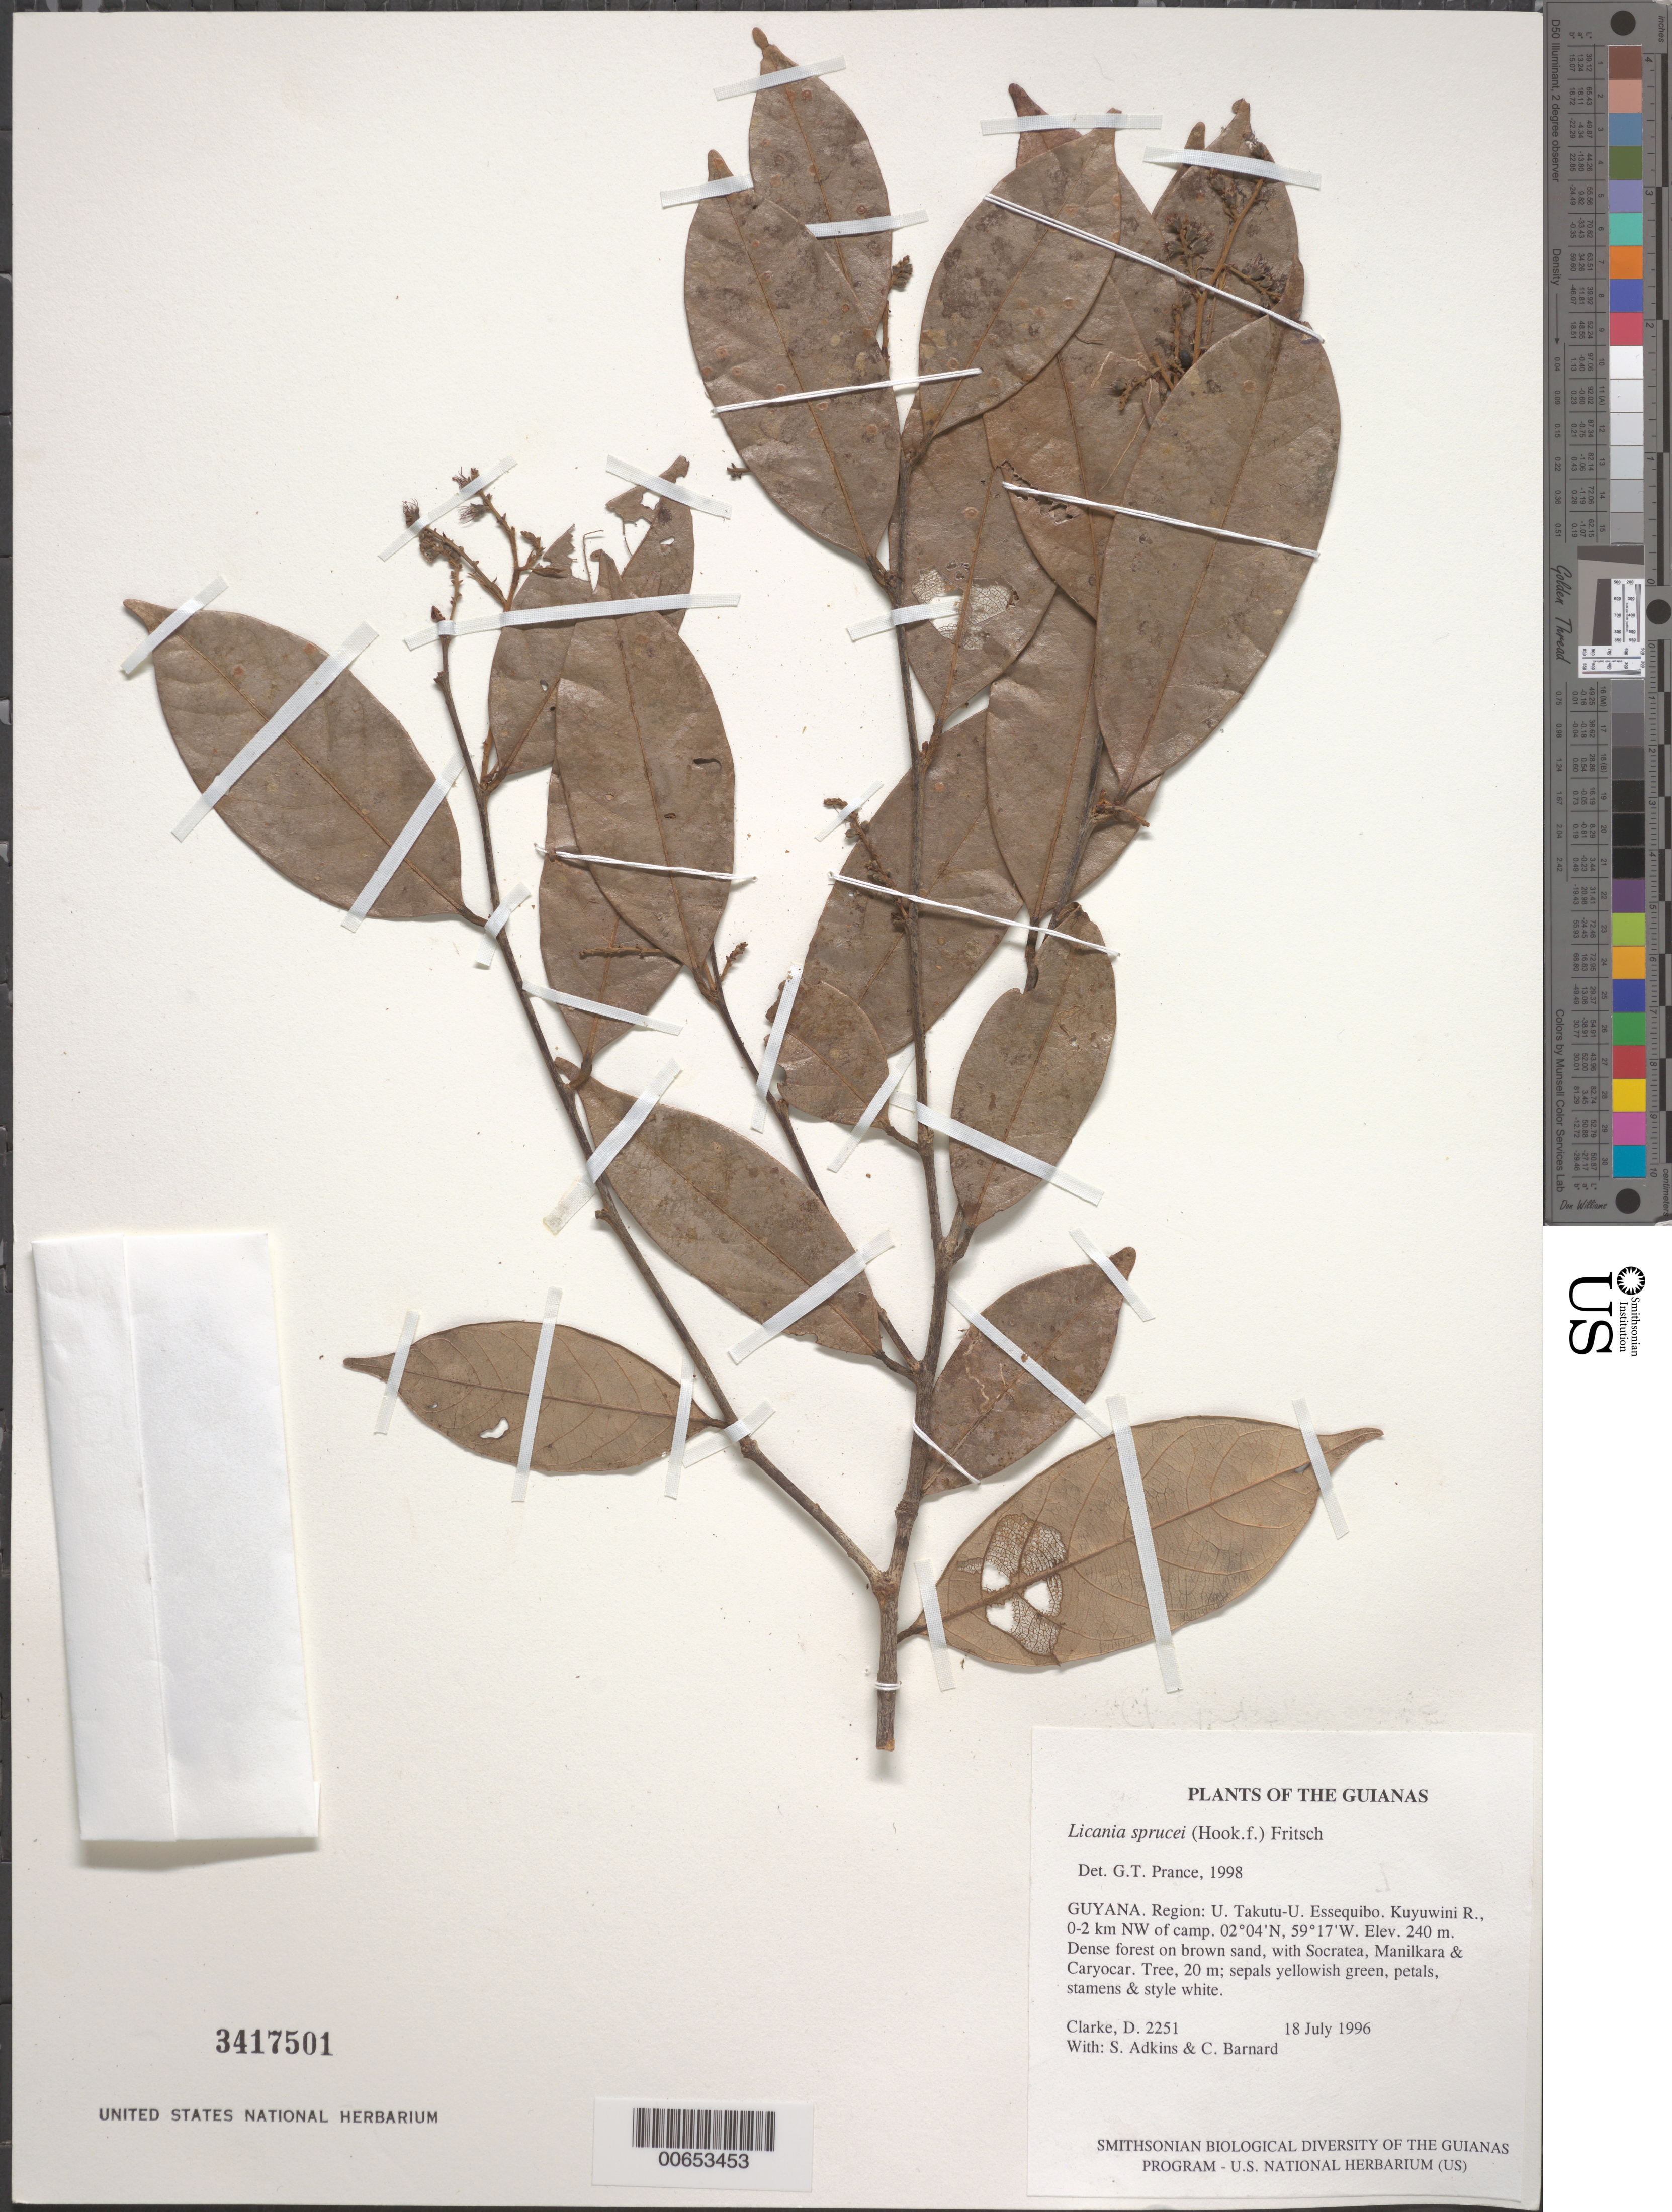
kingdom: Plantae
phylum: Tracheophyta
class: Magnoliopsida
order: Malpighiales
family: Chrysobalanaceae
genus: Leptobalanus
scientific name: Leptobalanus sprucei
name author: (Hook. f.) Sothers & Prance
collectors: H. D. Clarke, S. Adkins & C. Bernard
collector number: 2251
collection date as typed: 18 July 1996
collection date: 1996-07-18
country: Guyana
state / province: U. Takutu-U. Essequibo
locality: Kuyuwini R., 0-2 km NW of camp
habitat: Dense forest on brown sand, with Socratea, Manilkara & Caryocar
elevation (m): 240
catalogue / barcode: US 3417501